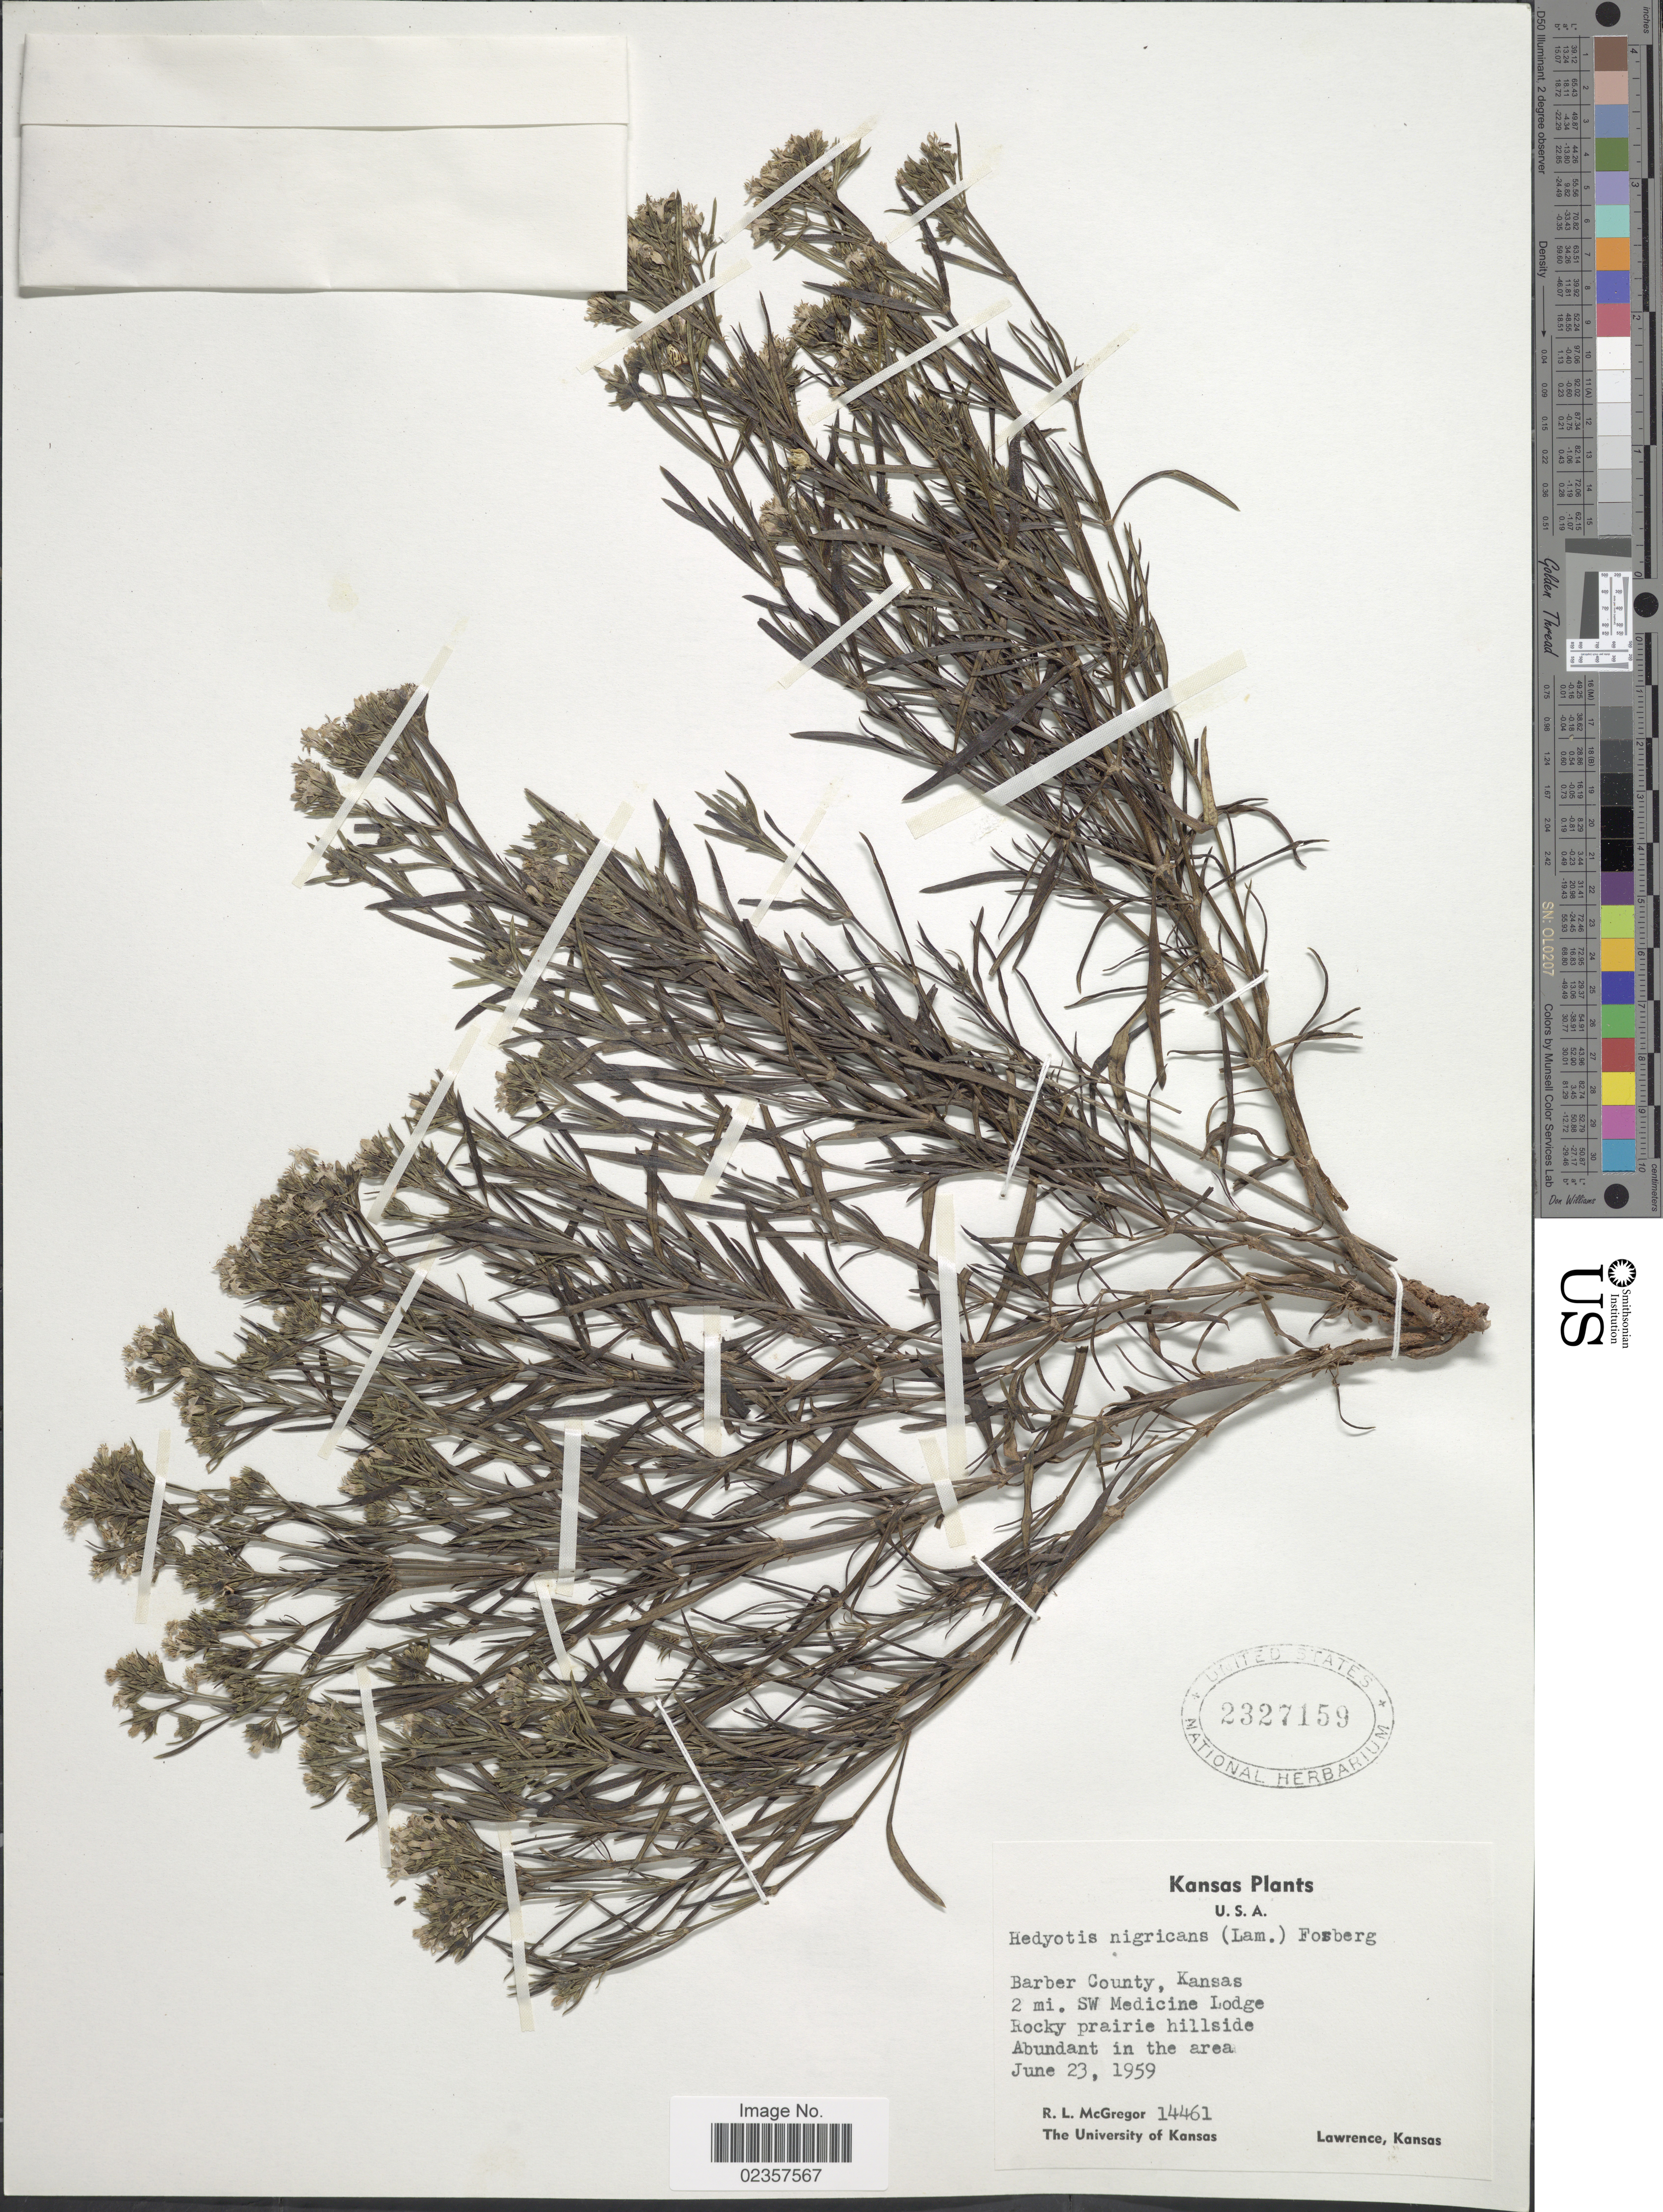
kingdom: Plantae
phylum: Tracheophyta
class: Magnoliopsida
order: Gentianales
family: Rubiaceae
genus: Houstonia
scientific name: Houstonia nigricans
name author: (Lam.) Fernald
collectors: R. McGregor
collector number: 14461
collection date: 1959-06-23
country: United States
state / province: Kansas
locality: Barber County. 2 mi. SW Medicine Lodge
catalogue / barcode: US 2327159